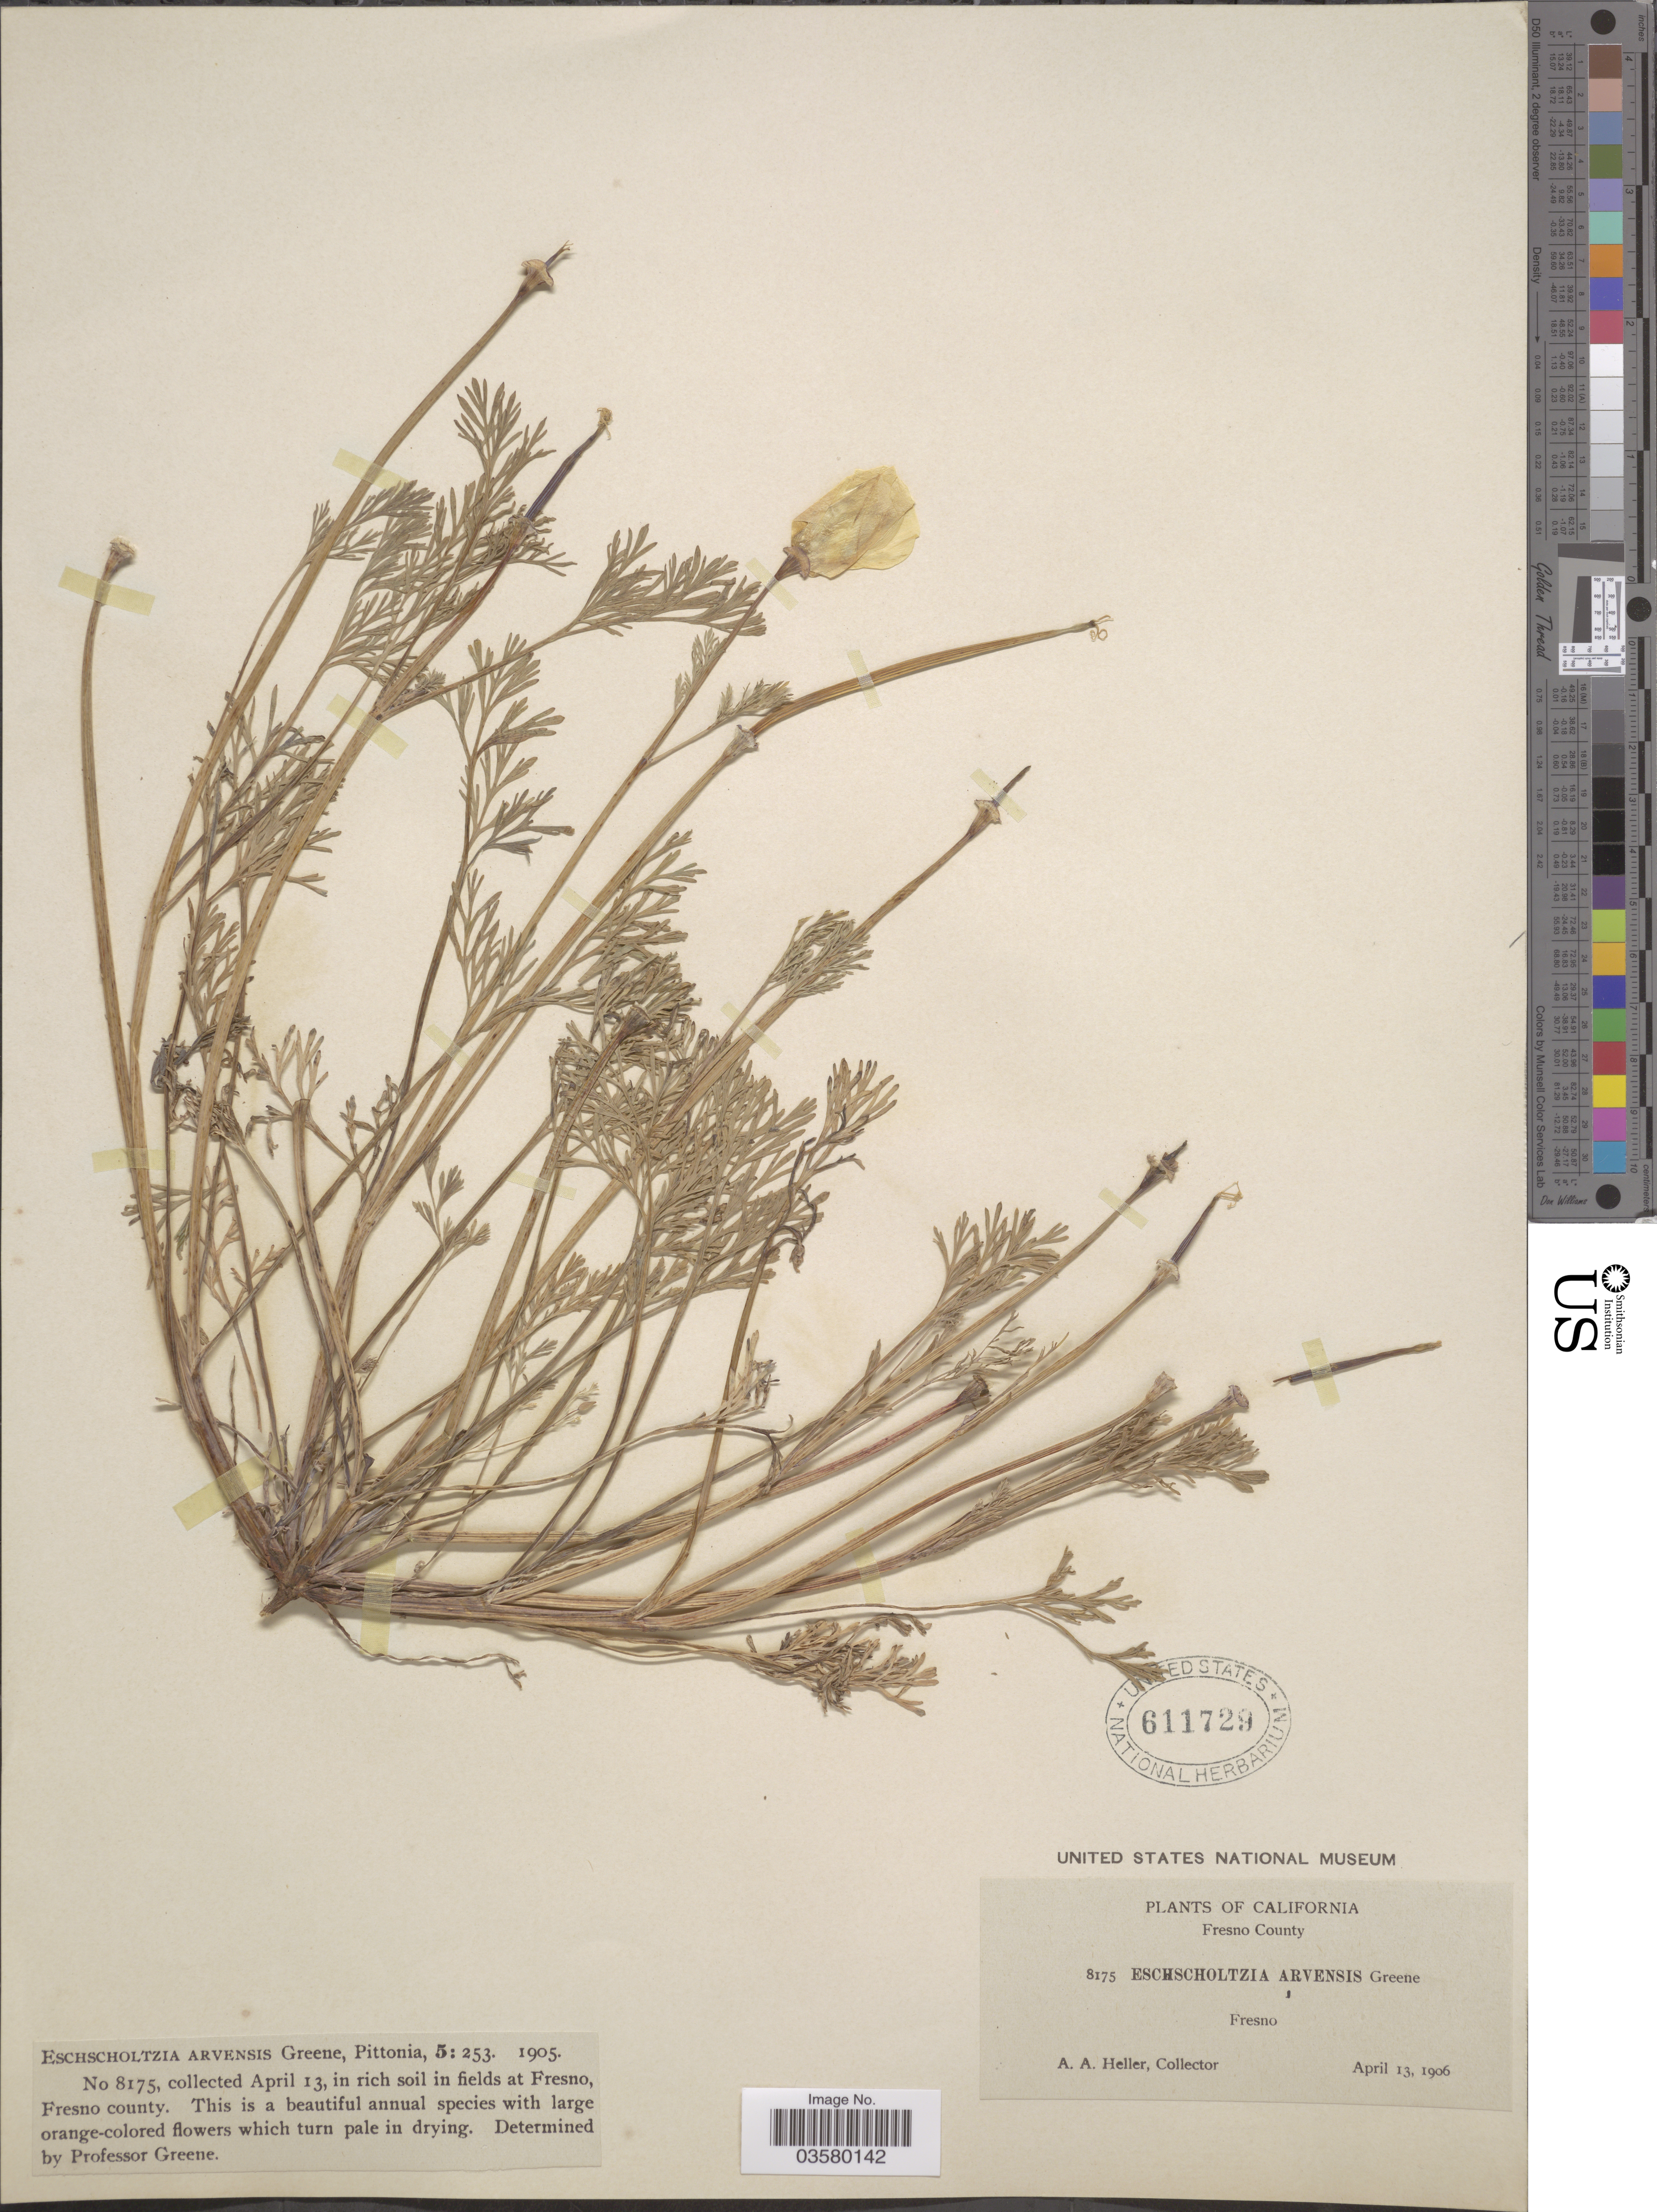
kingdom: Plantae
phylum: Tracheophyta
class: Magnoliopsida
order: Ranunculales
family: Papaveraceae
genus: Eschscholzia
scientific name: Eschscholzia arvensis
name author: Greene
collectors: A. A. Heller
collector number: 8175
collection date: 1906-04-13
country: United States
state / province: California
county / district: Fresno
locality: Fresno County. in fields at Fresno.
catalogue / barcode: US 611729